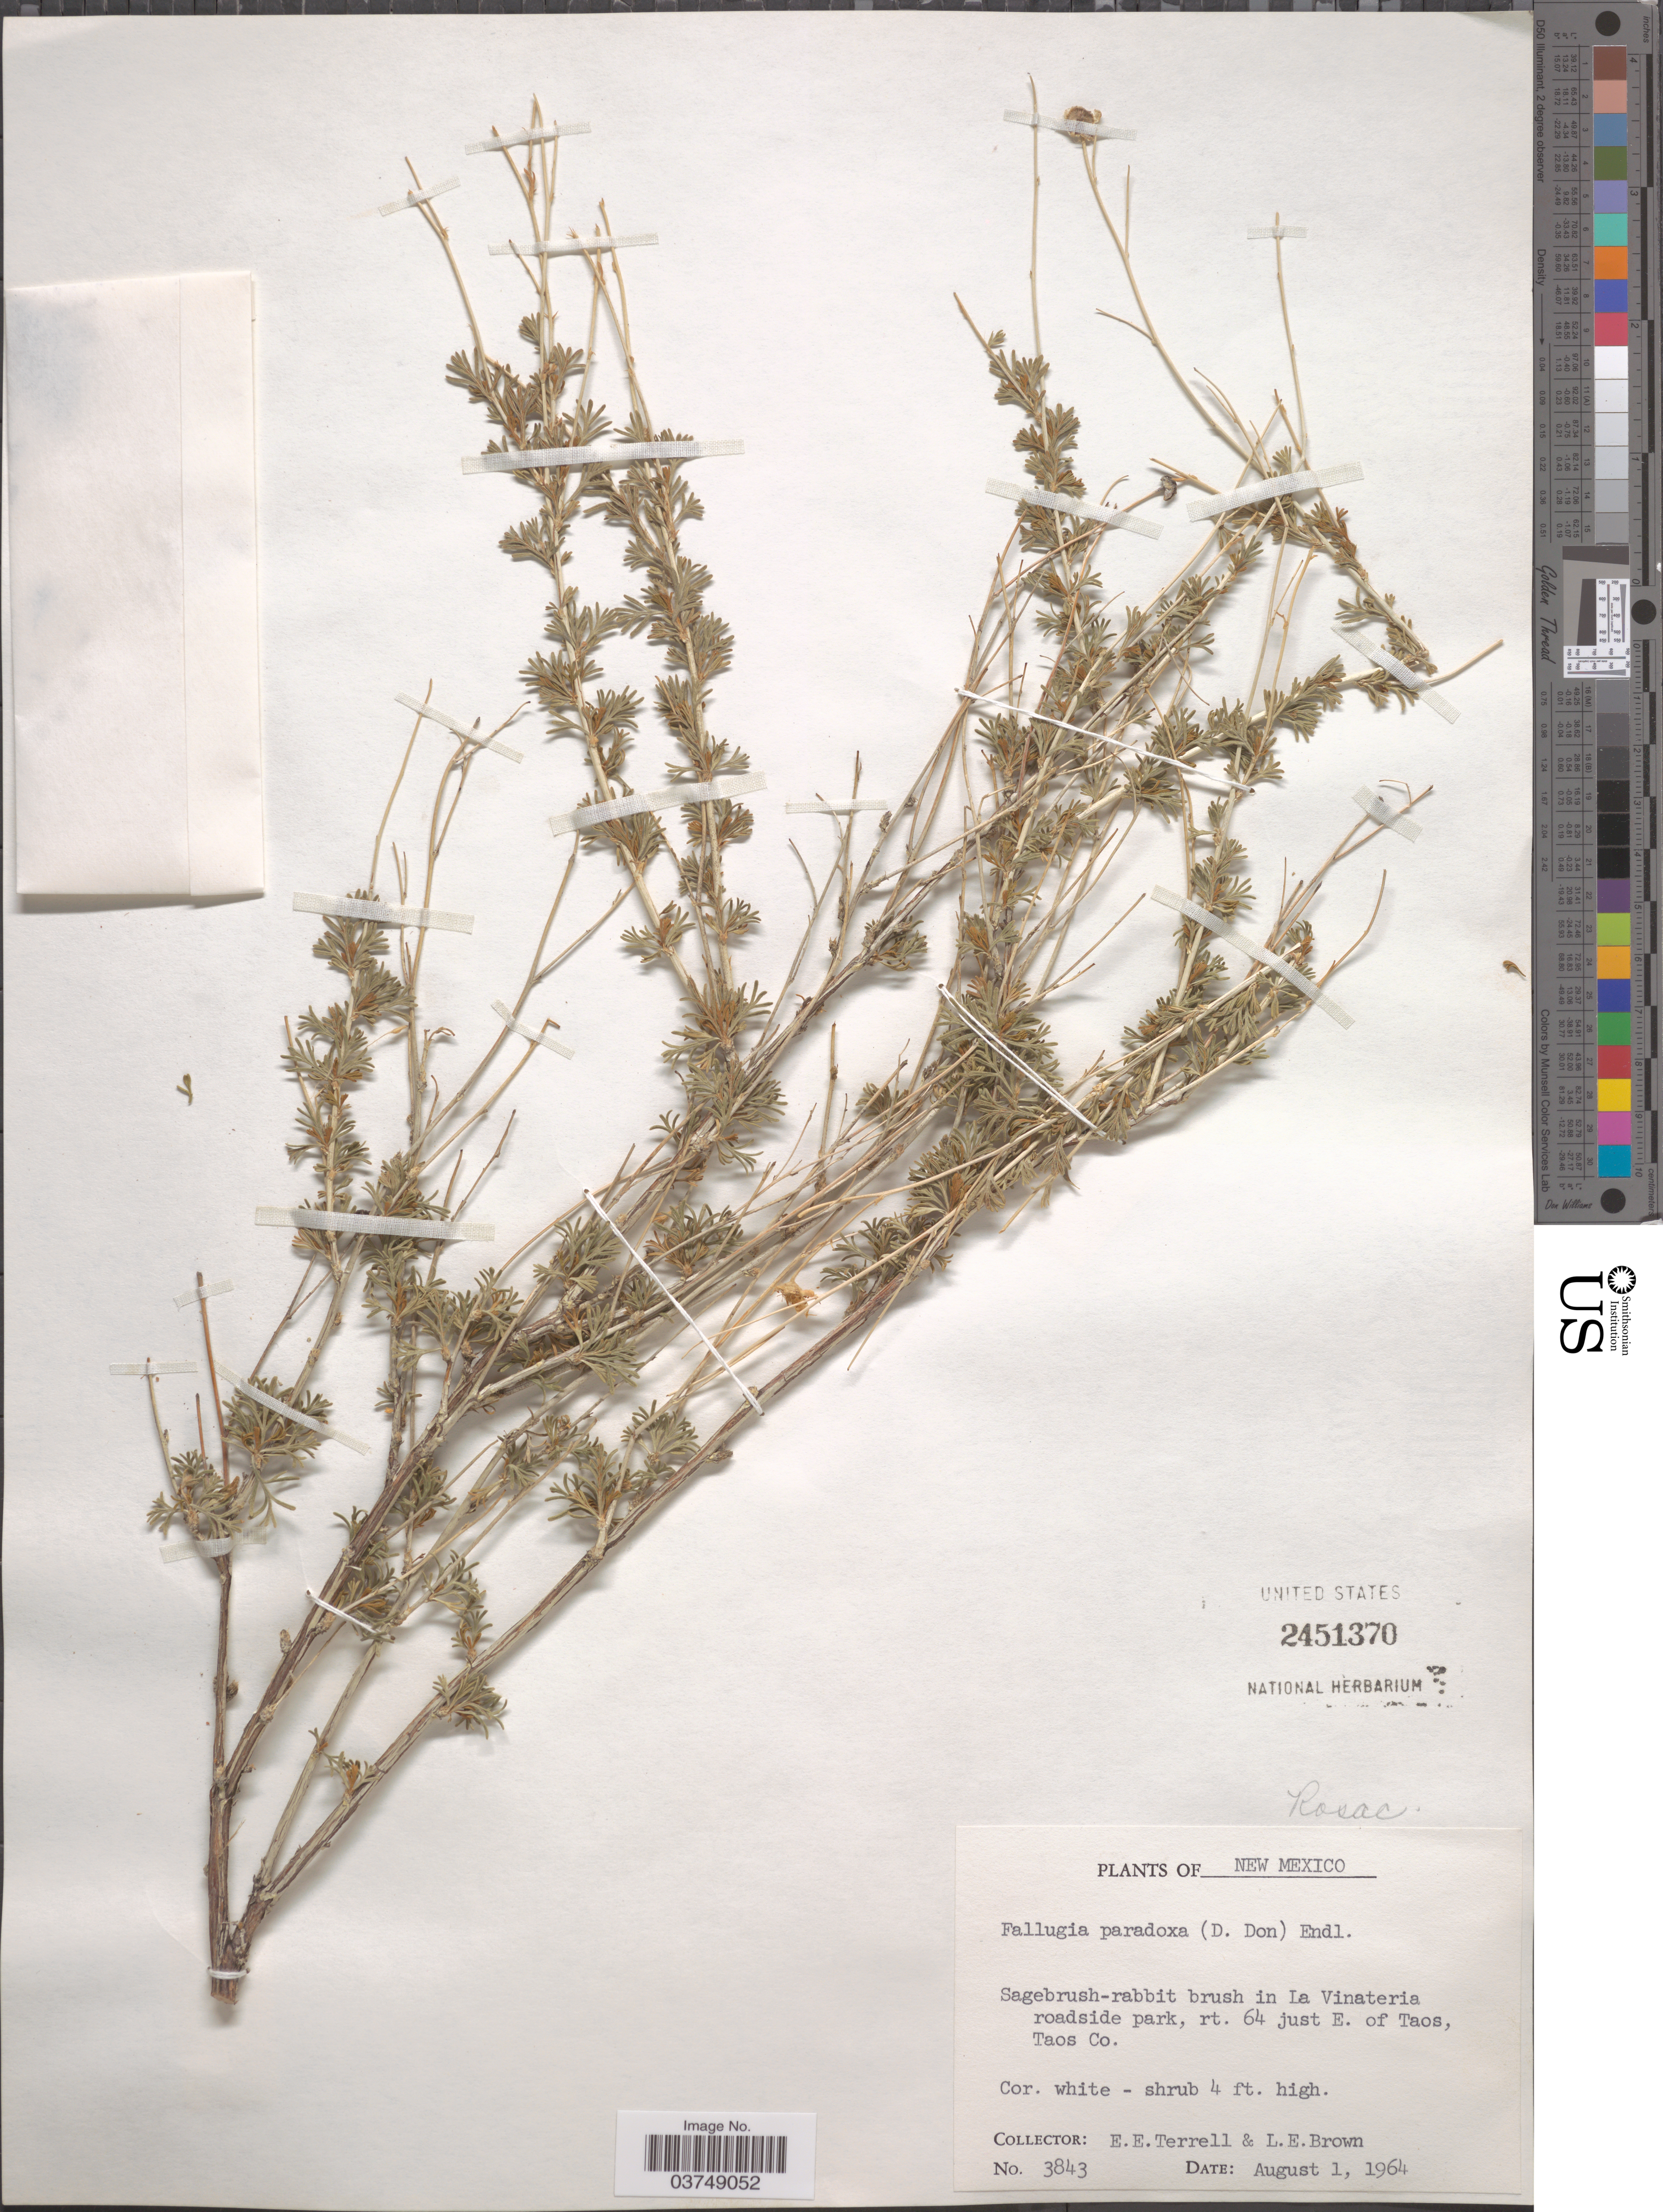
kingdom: Plantae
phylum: Tracheophyta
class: Magnoliopsida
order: Rosales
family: Rosaceae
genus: Fallugia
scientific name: Fallugia acuminata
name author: (Wooton) Rydb.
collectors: E. E. Terrell & L. E. Brown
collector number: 3843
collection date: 1964-08-01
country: United States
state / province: New Mexico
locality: Sagebrush-rabbit brush in La Vinateria roadside park, rt. 64 just E. of Taos, Taos Co.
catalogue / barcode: US 2451370